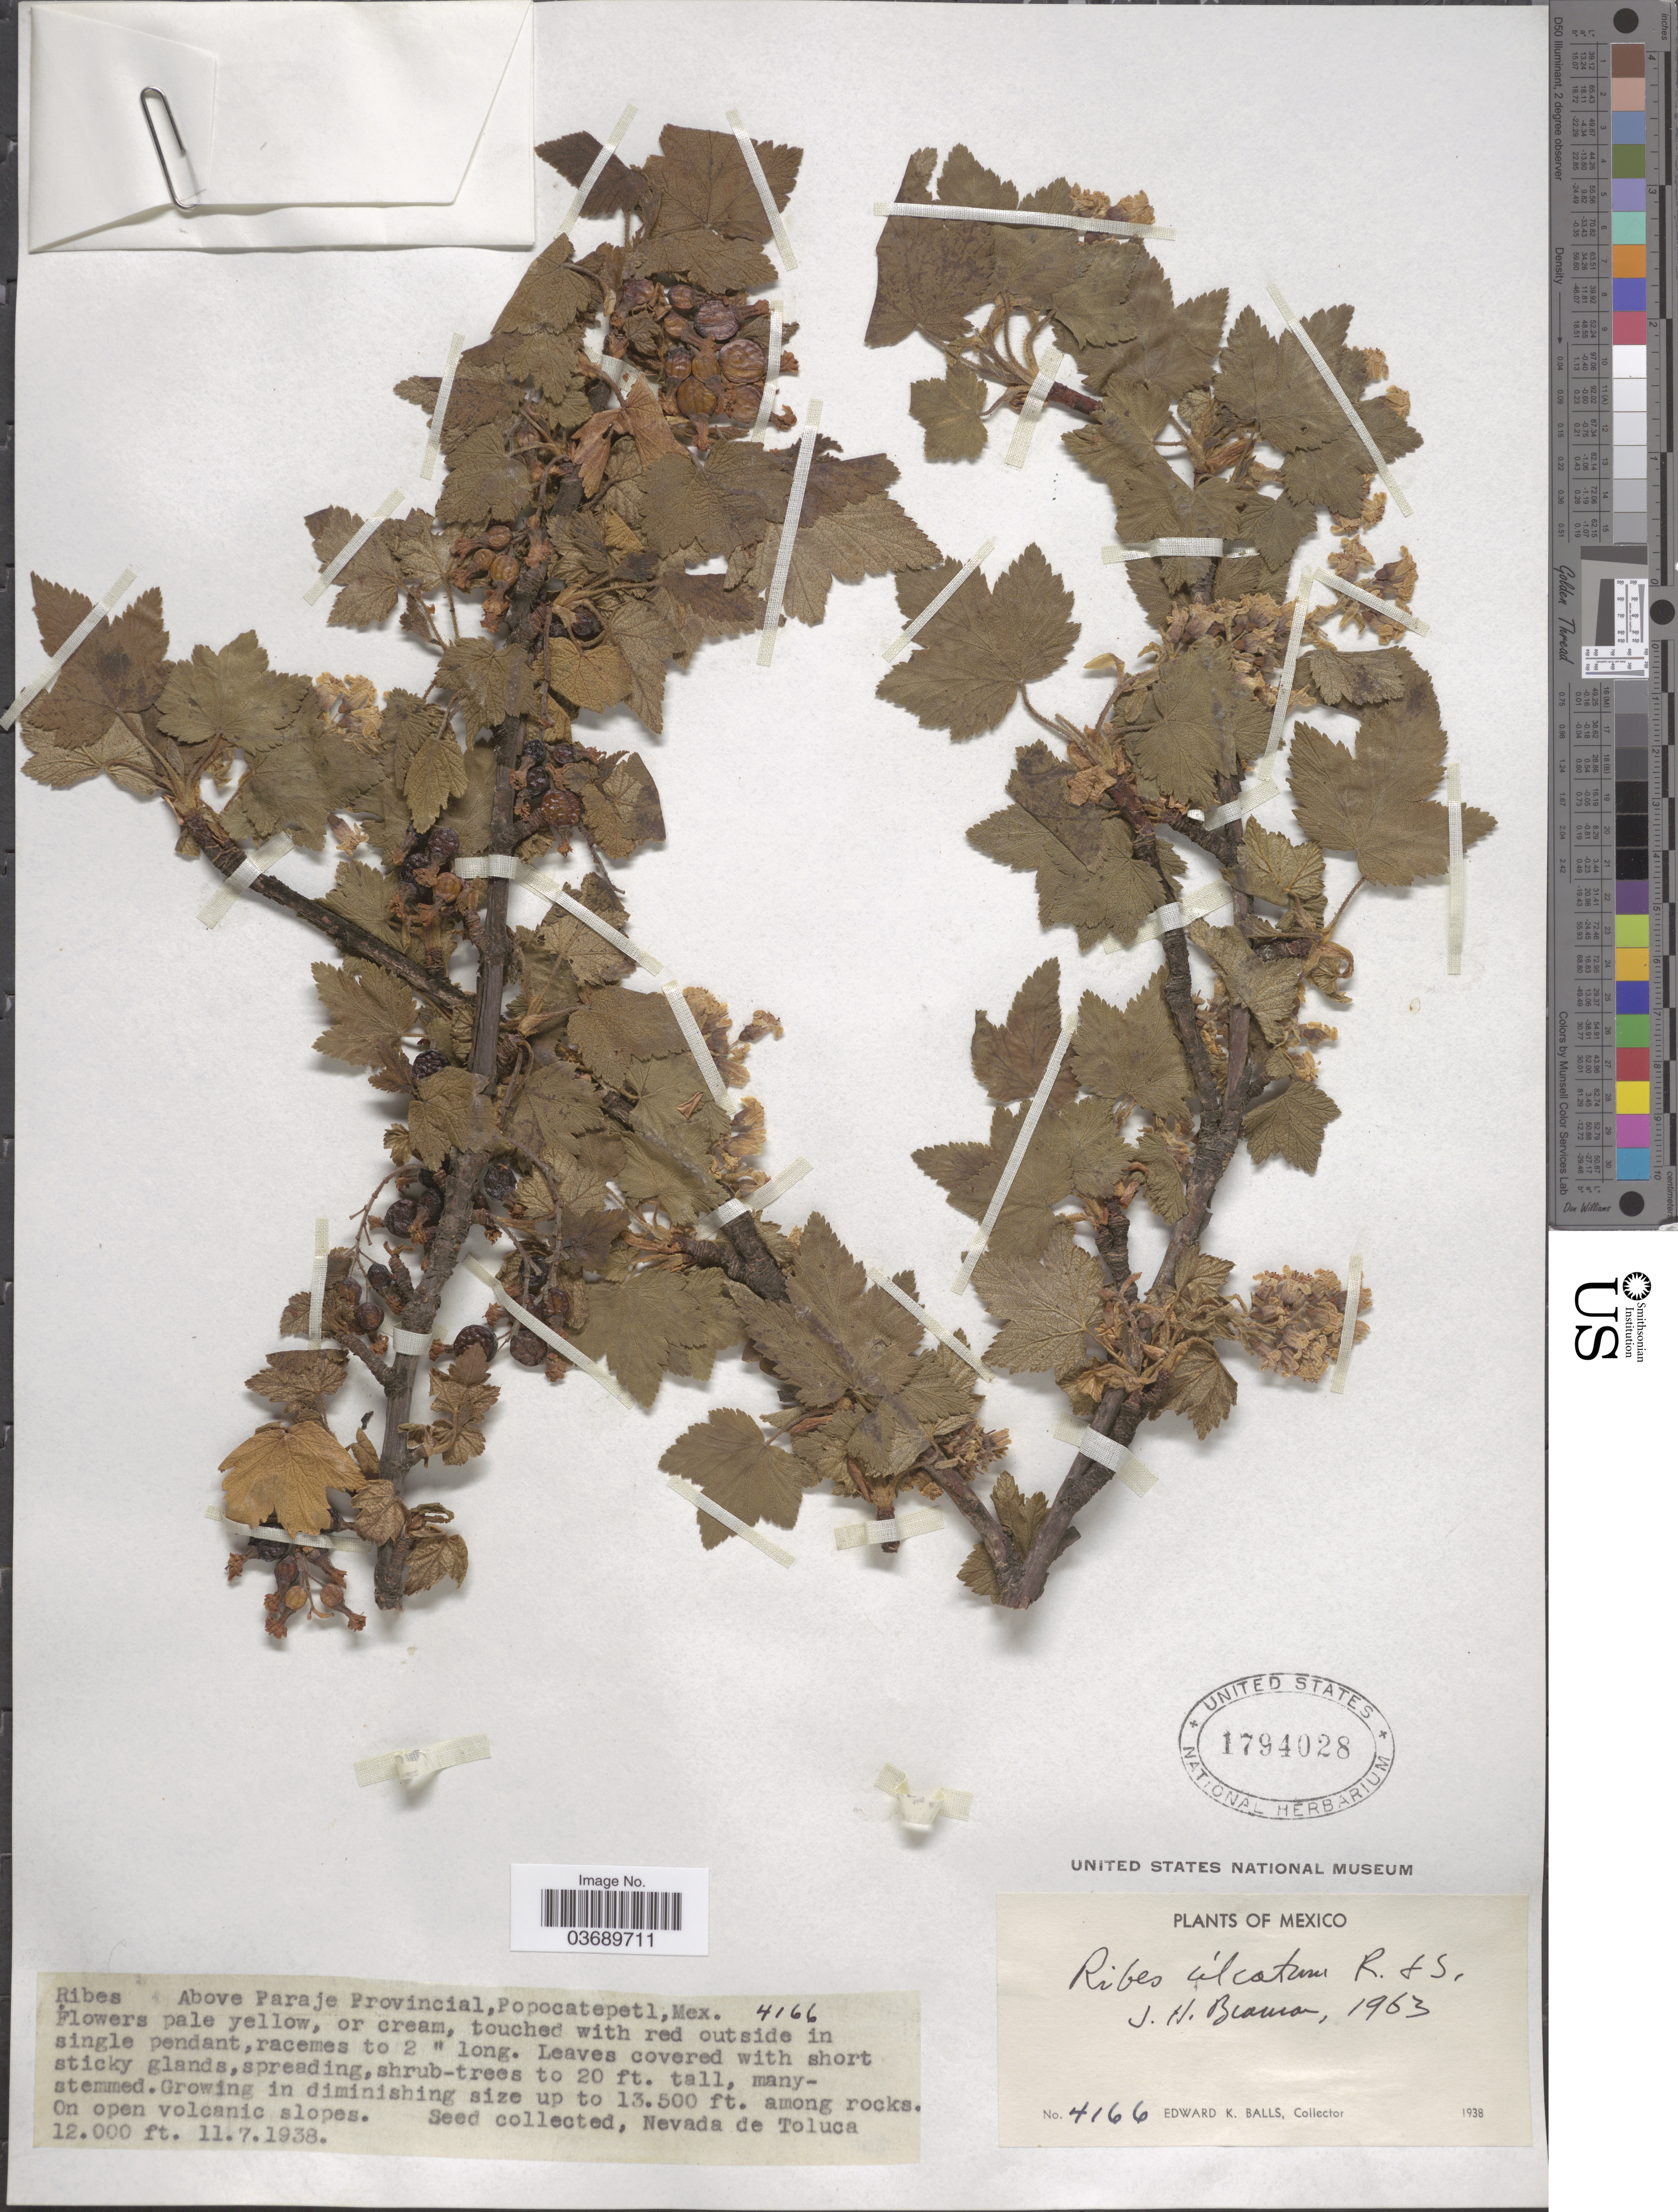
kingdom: Plantae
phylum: Tracheophyta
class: Magnoliopsida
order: Saxifragales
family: Grossulariaceae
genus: Ribes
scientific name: Ribes ciliatum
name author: Humb. & Bonpl. ex Roem. & Schult.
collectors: E. K. Balls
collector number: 4166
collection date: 1938-07-11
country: Mexico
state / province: México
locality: Above Paraje Provincial, Popocatepetl. Nevada de Toluca.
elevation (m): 3658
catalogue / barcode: US 1794028